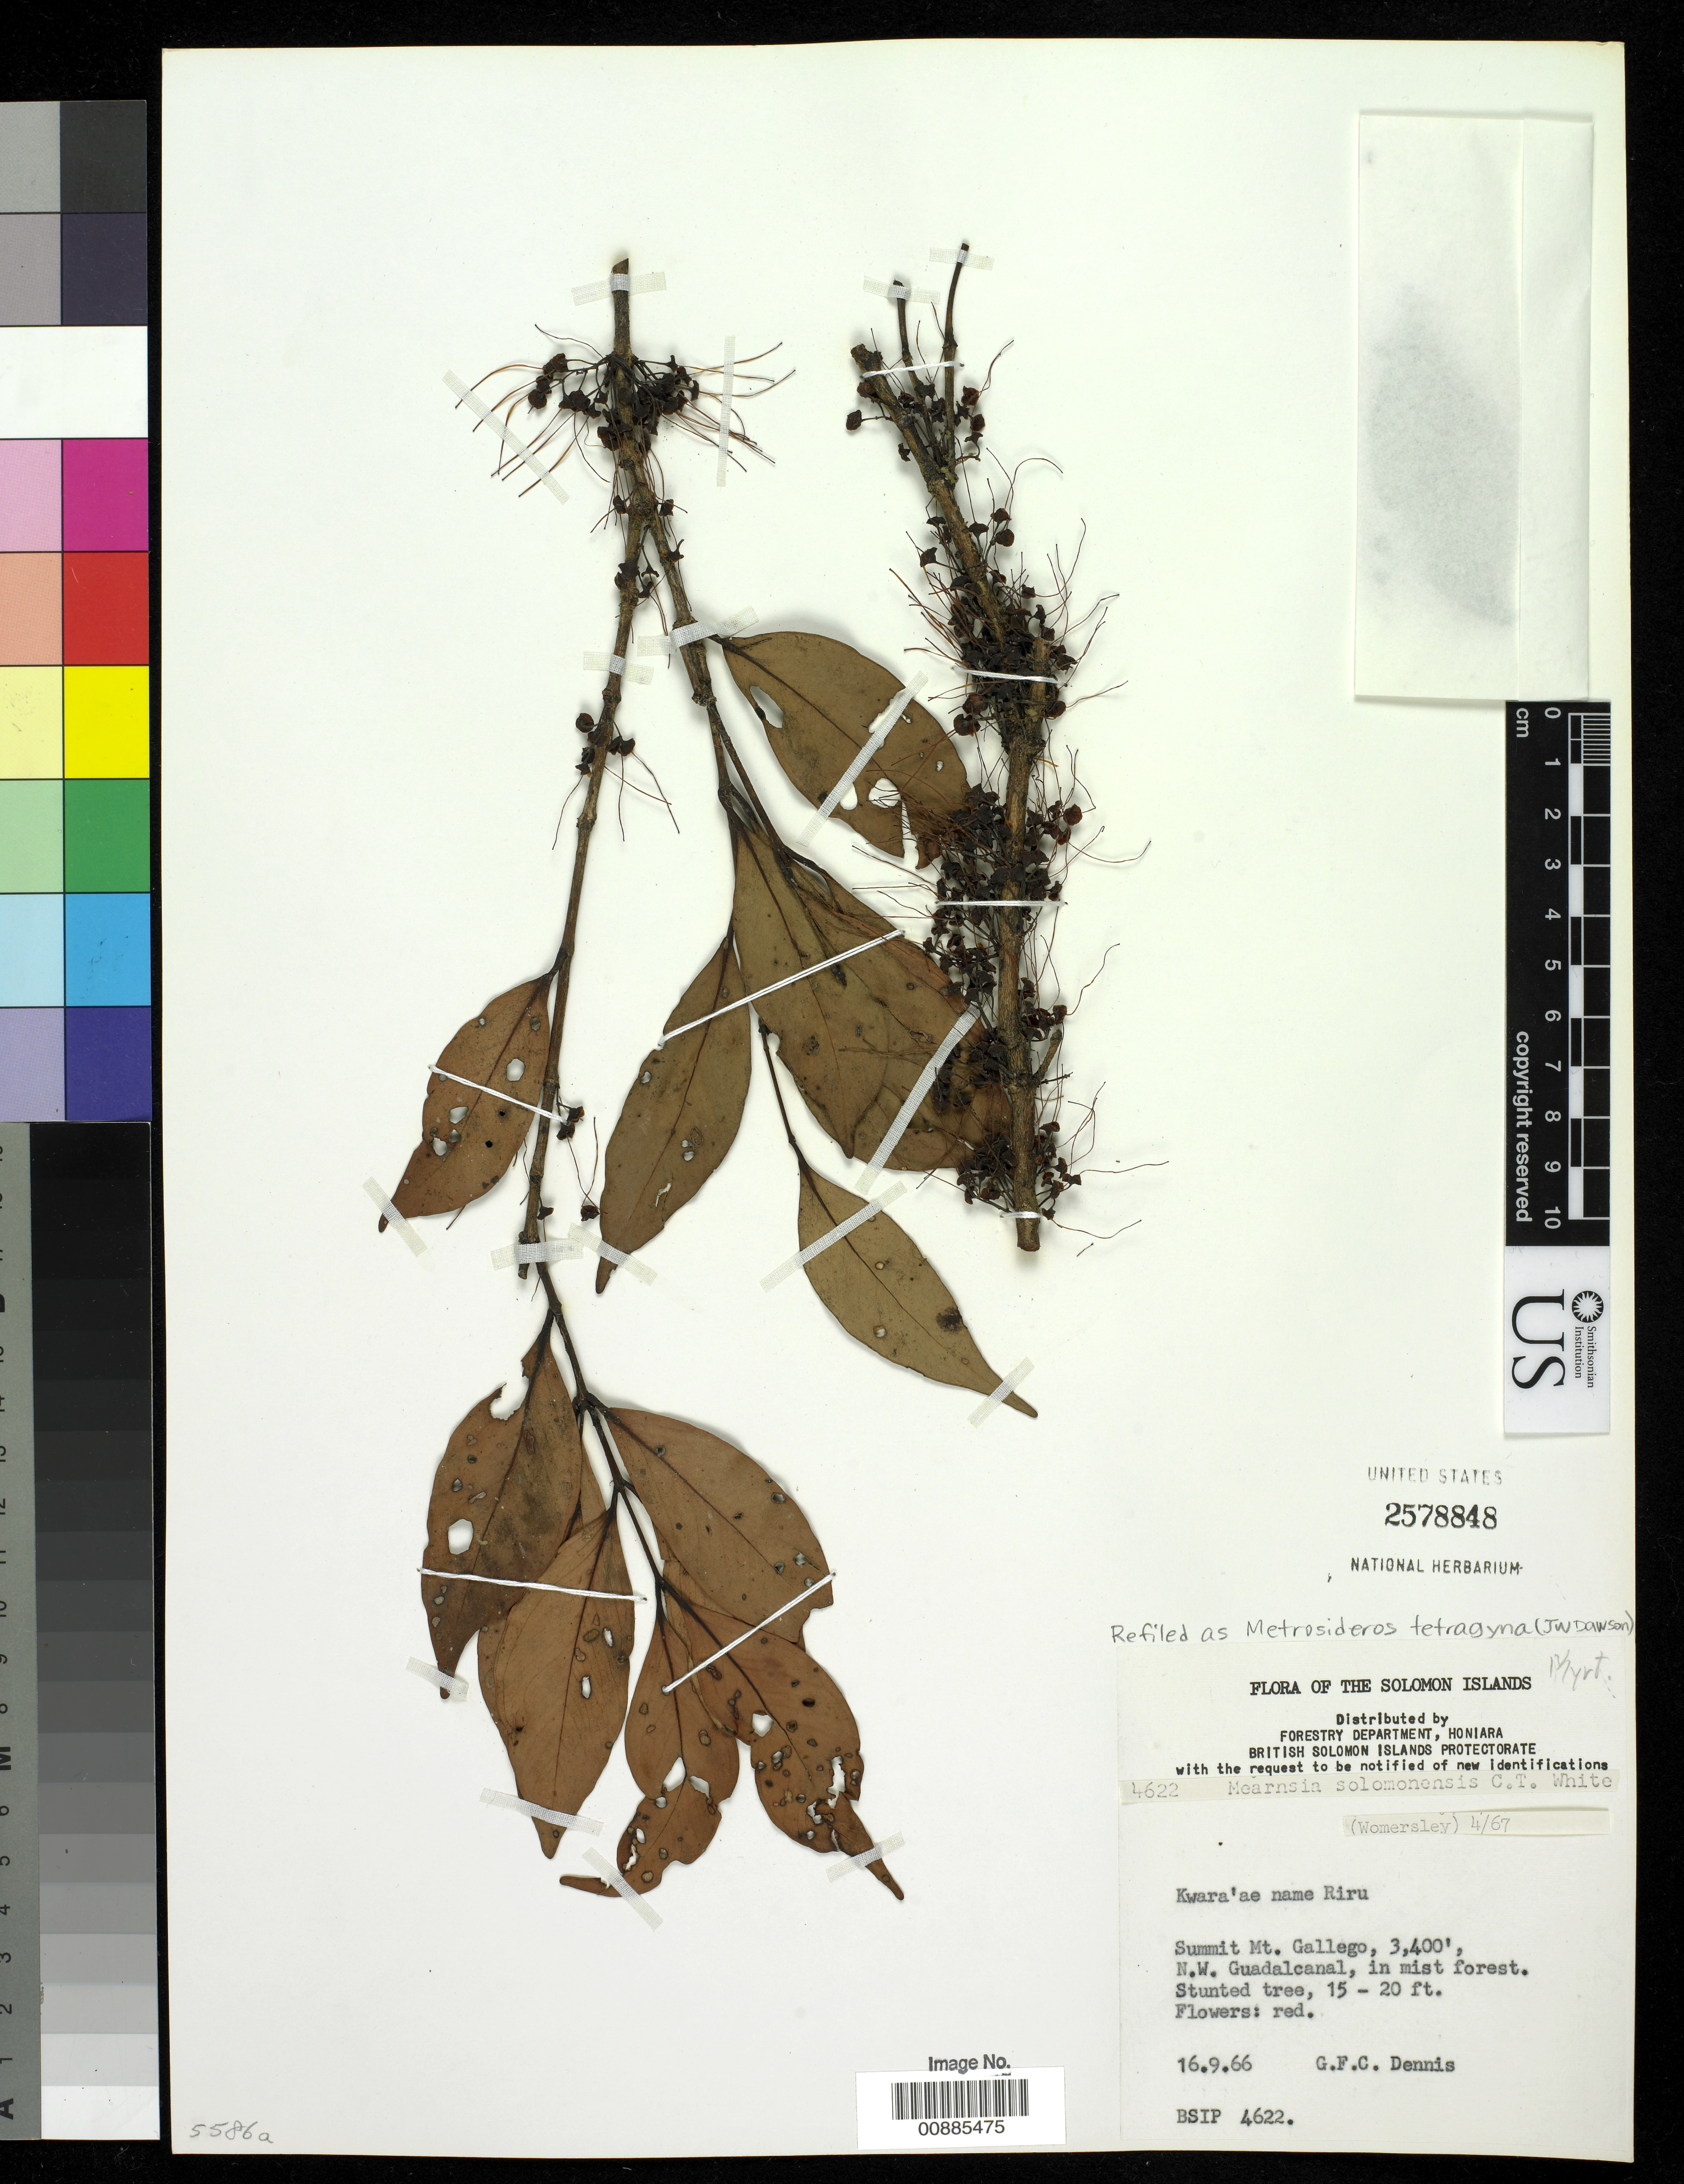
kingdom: Plantae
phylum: Tracheophyta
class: Magnoliopsida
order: Myrtales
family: Myrtaceae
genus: Metrosideros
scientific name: Metrosideros tetragyna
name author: J.W. Dawson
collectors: G. Dennis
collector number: BSIP 4622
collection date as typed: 16 Sep 1966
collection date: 1966-09-16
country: Solomon Islands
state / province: Guadalcanal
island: Guadalcanal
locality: Summit Mt.Gallego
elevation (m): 1036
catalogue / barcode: US 2578848